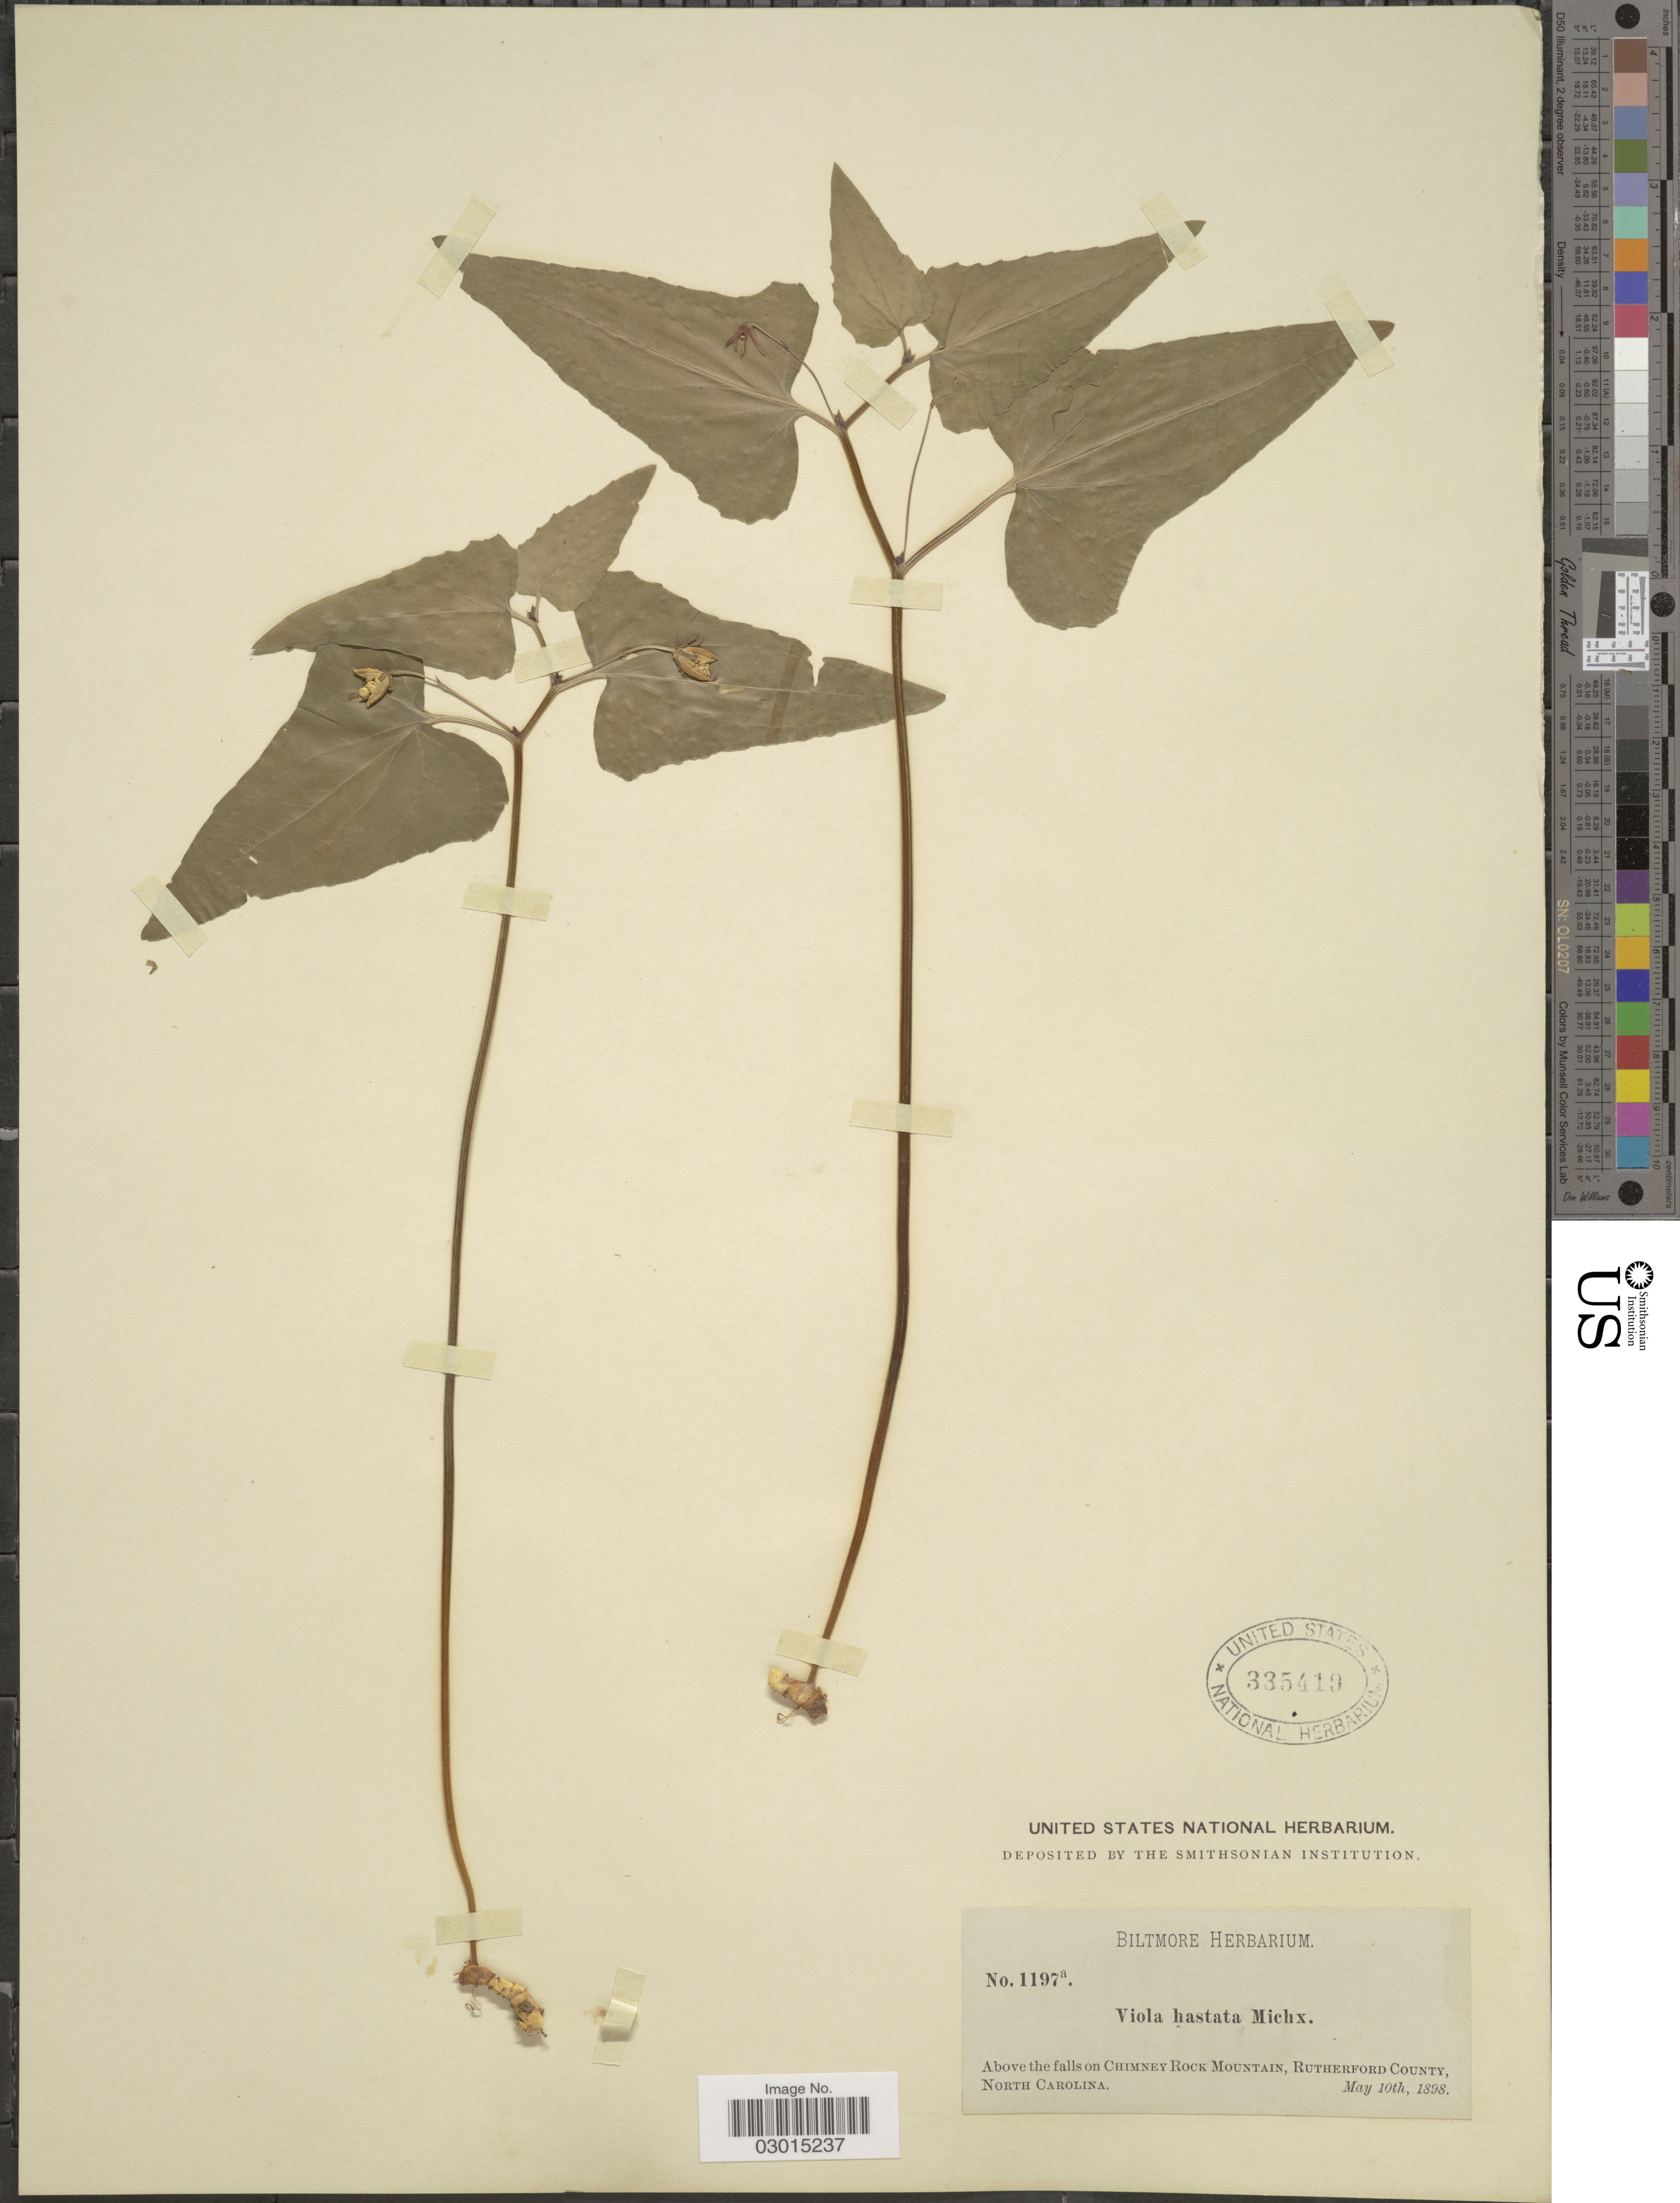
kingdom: Plantae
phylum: Tracheophyta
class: Magnoliopsida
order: Malpighiales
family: Violaceae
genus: Viola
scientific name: Viola hastata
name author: Michx.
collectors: ex herb. Biltmore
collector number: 1197a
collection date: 1898-05-10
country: United States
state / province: North Carolina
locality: Above the falls on Chimney Rock Mountain, Rutherford County.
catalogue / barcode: US 335419